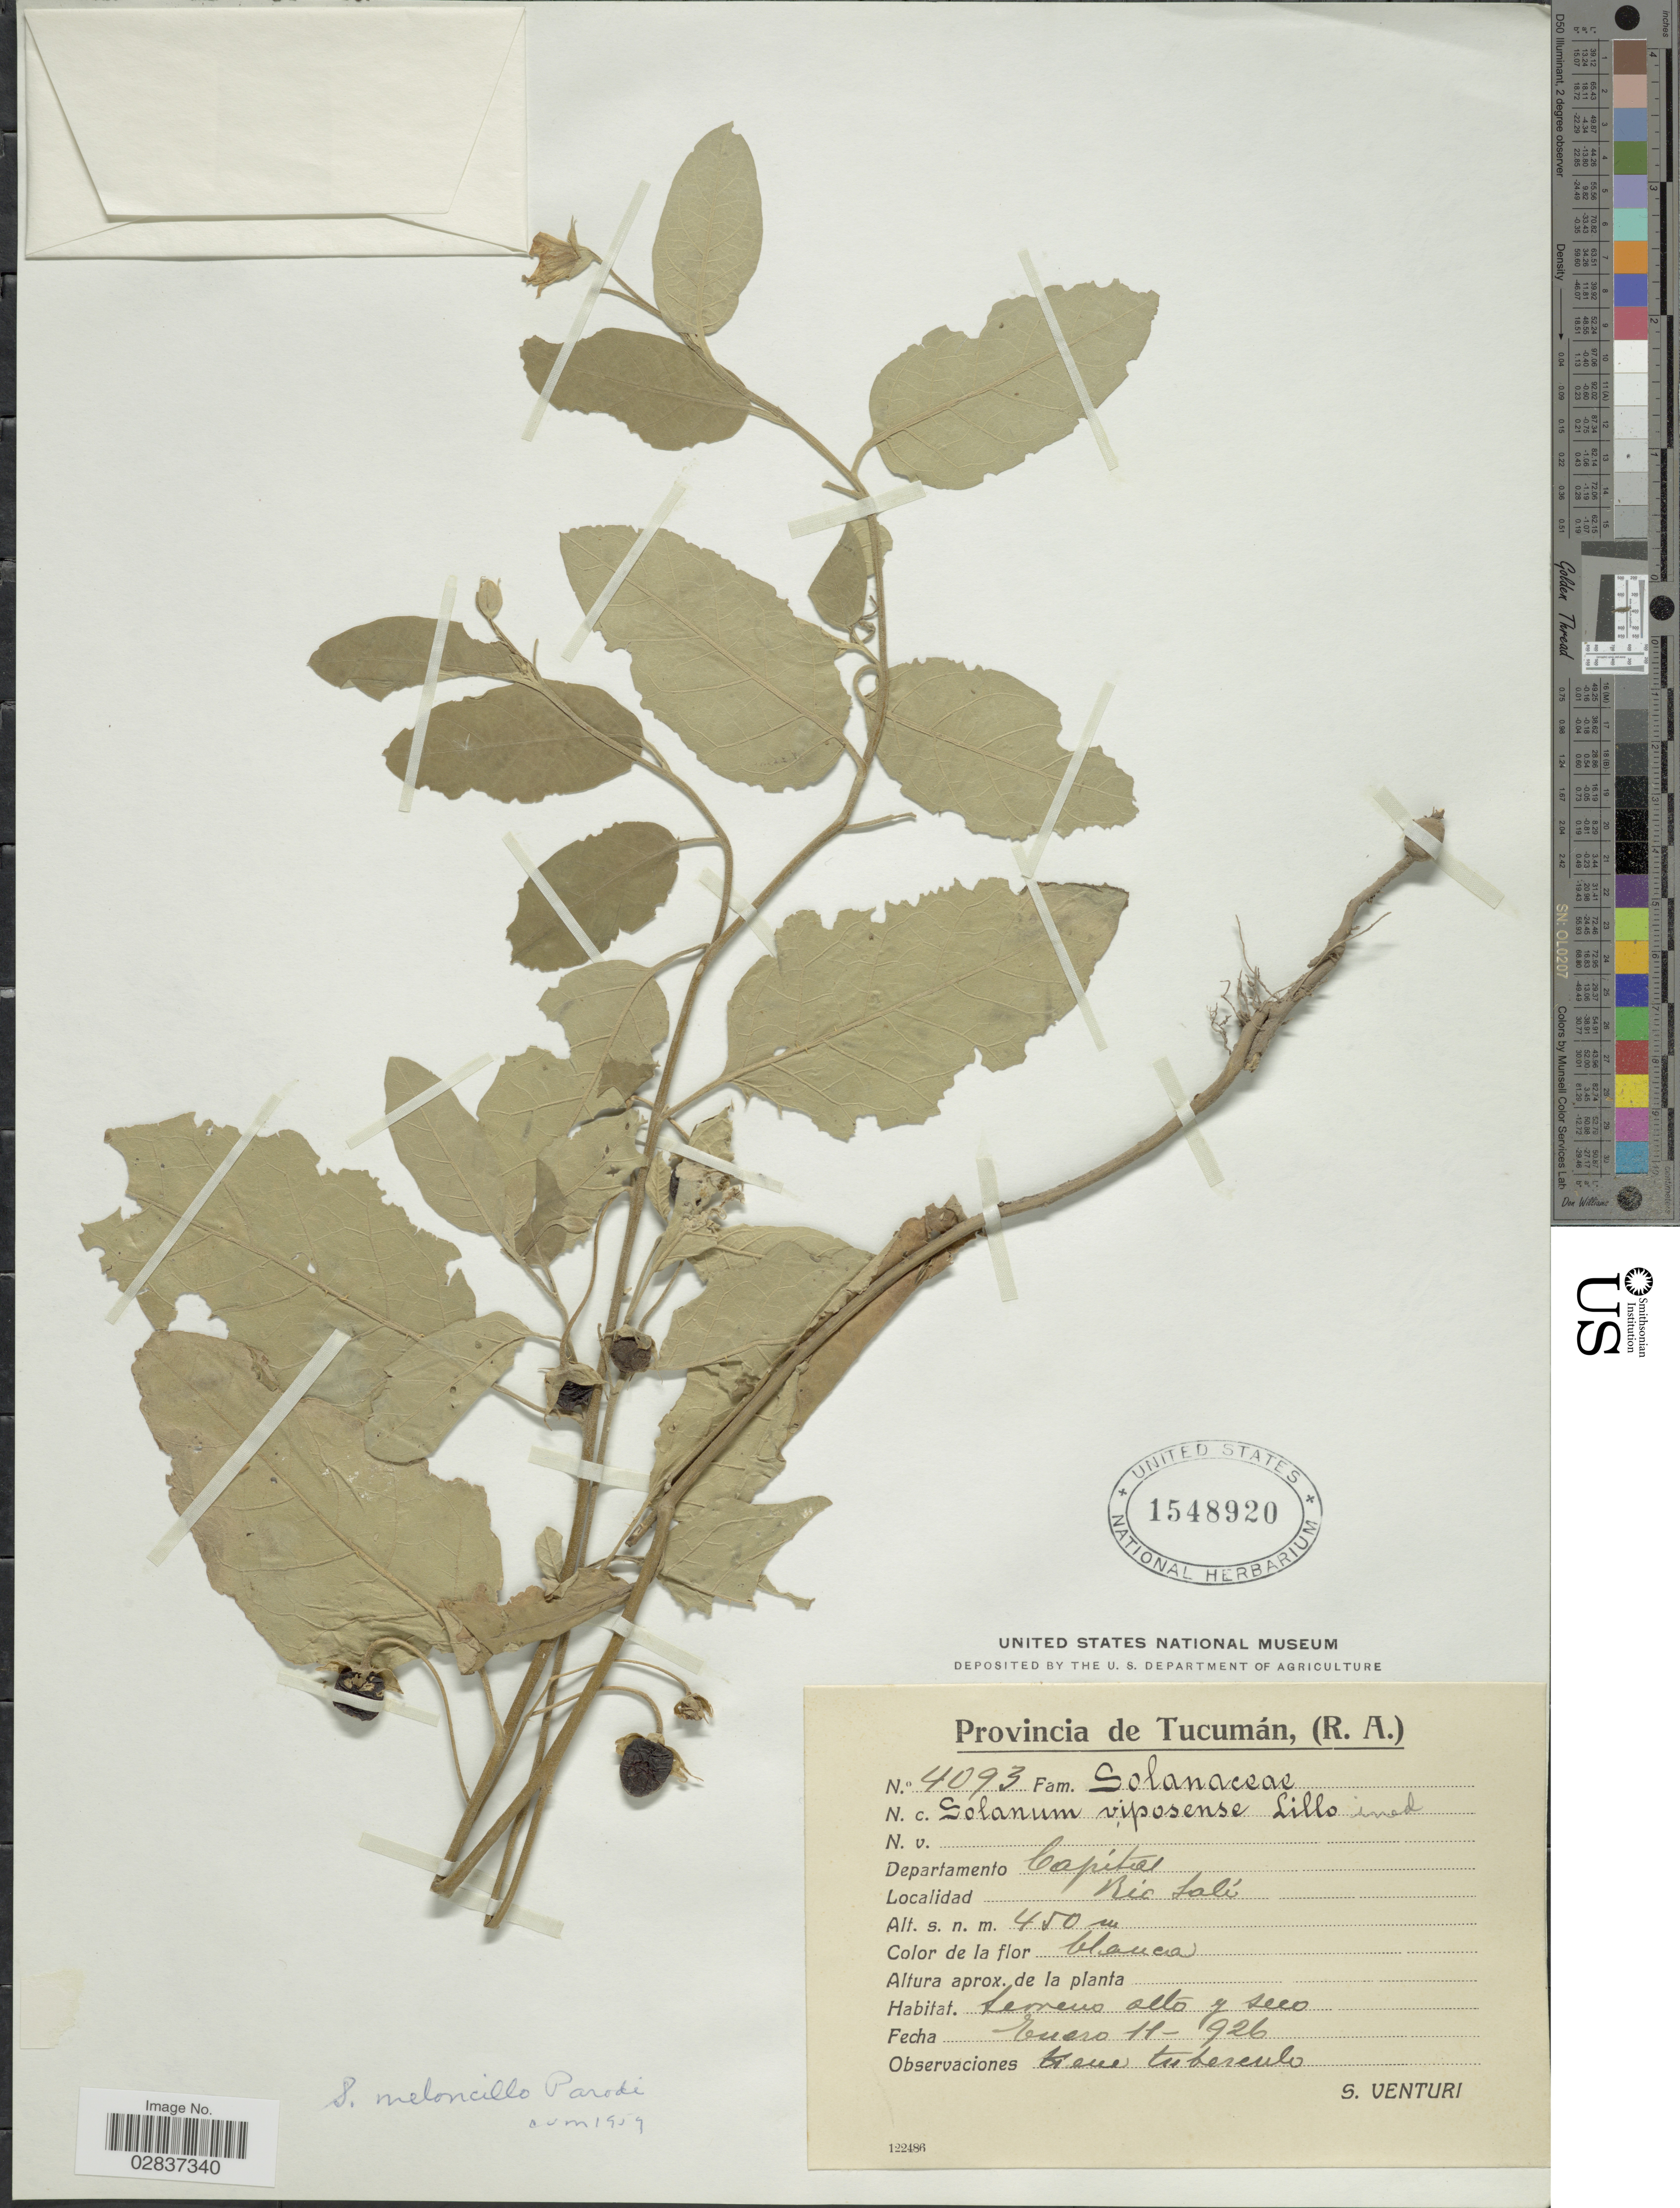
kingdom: Plantae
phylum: Tracheophyta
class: Magnoliopsida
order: Solanales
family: Solanaceae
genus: Solanum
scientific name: Solanum conditum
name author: C.V. Morton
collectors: S. Venturi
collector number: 4093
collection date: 1926-01-11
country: Argentina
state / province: Tucuman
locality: Departamento Capital, Rio Sali.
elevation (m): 450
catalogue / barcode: US 1548920